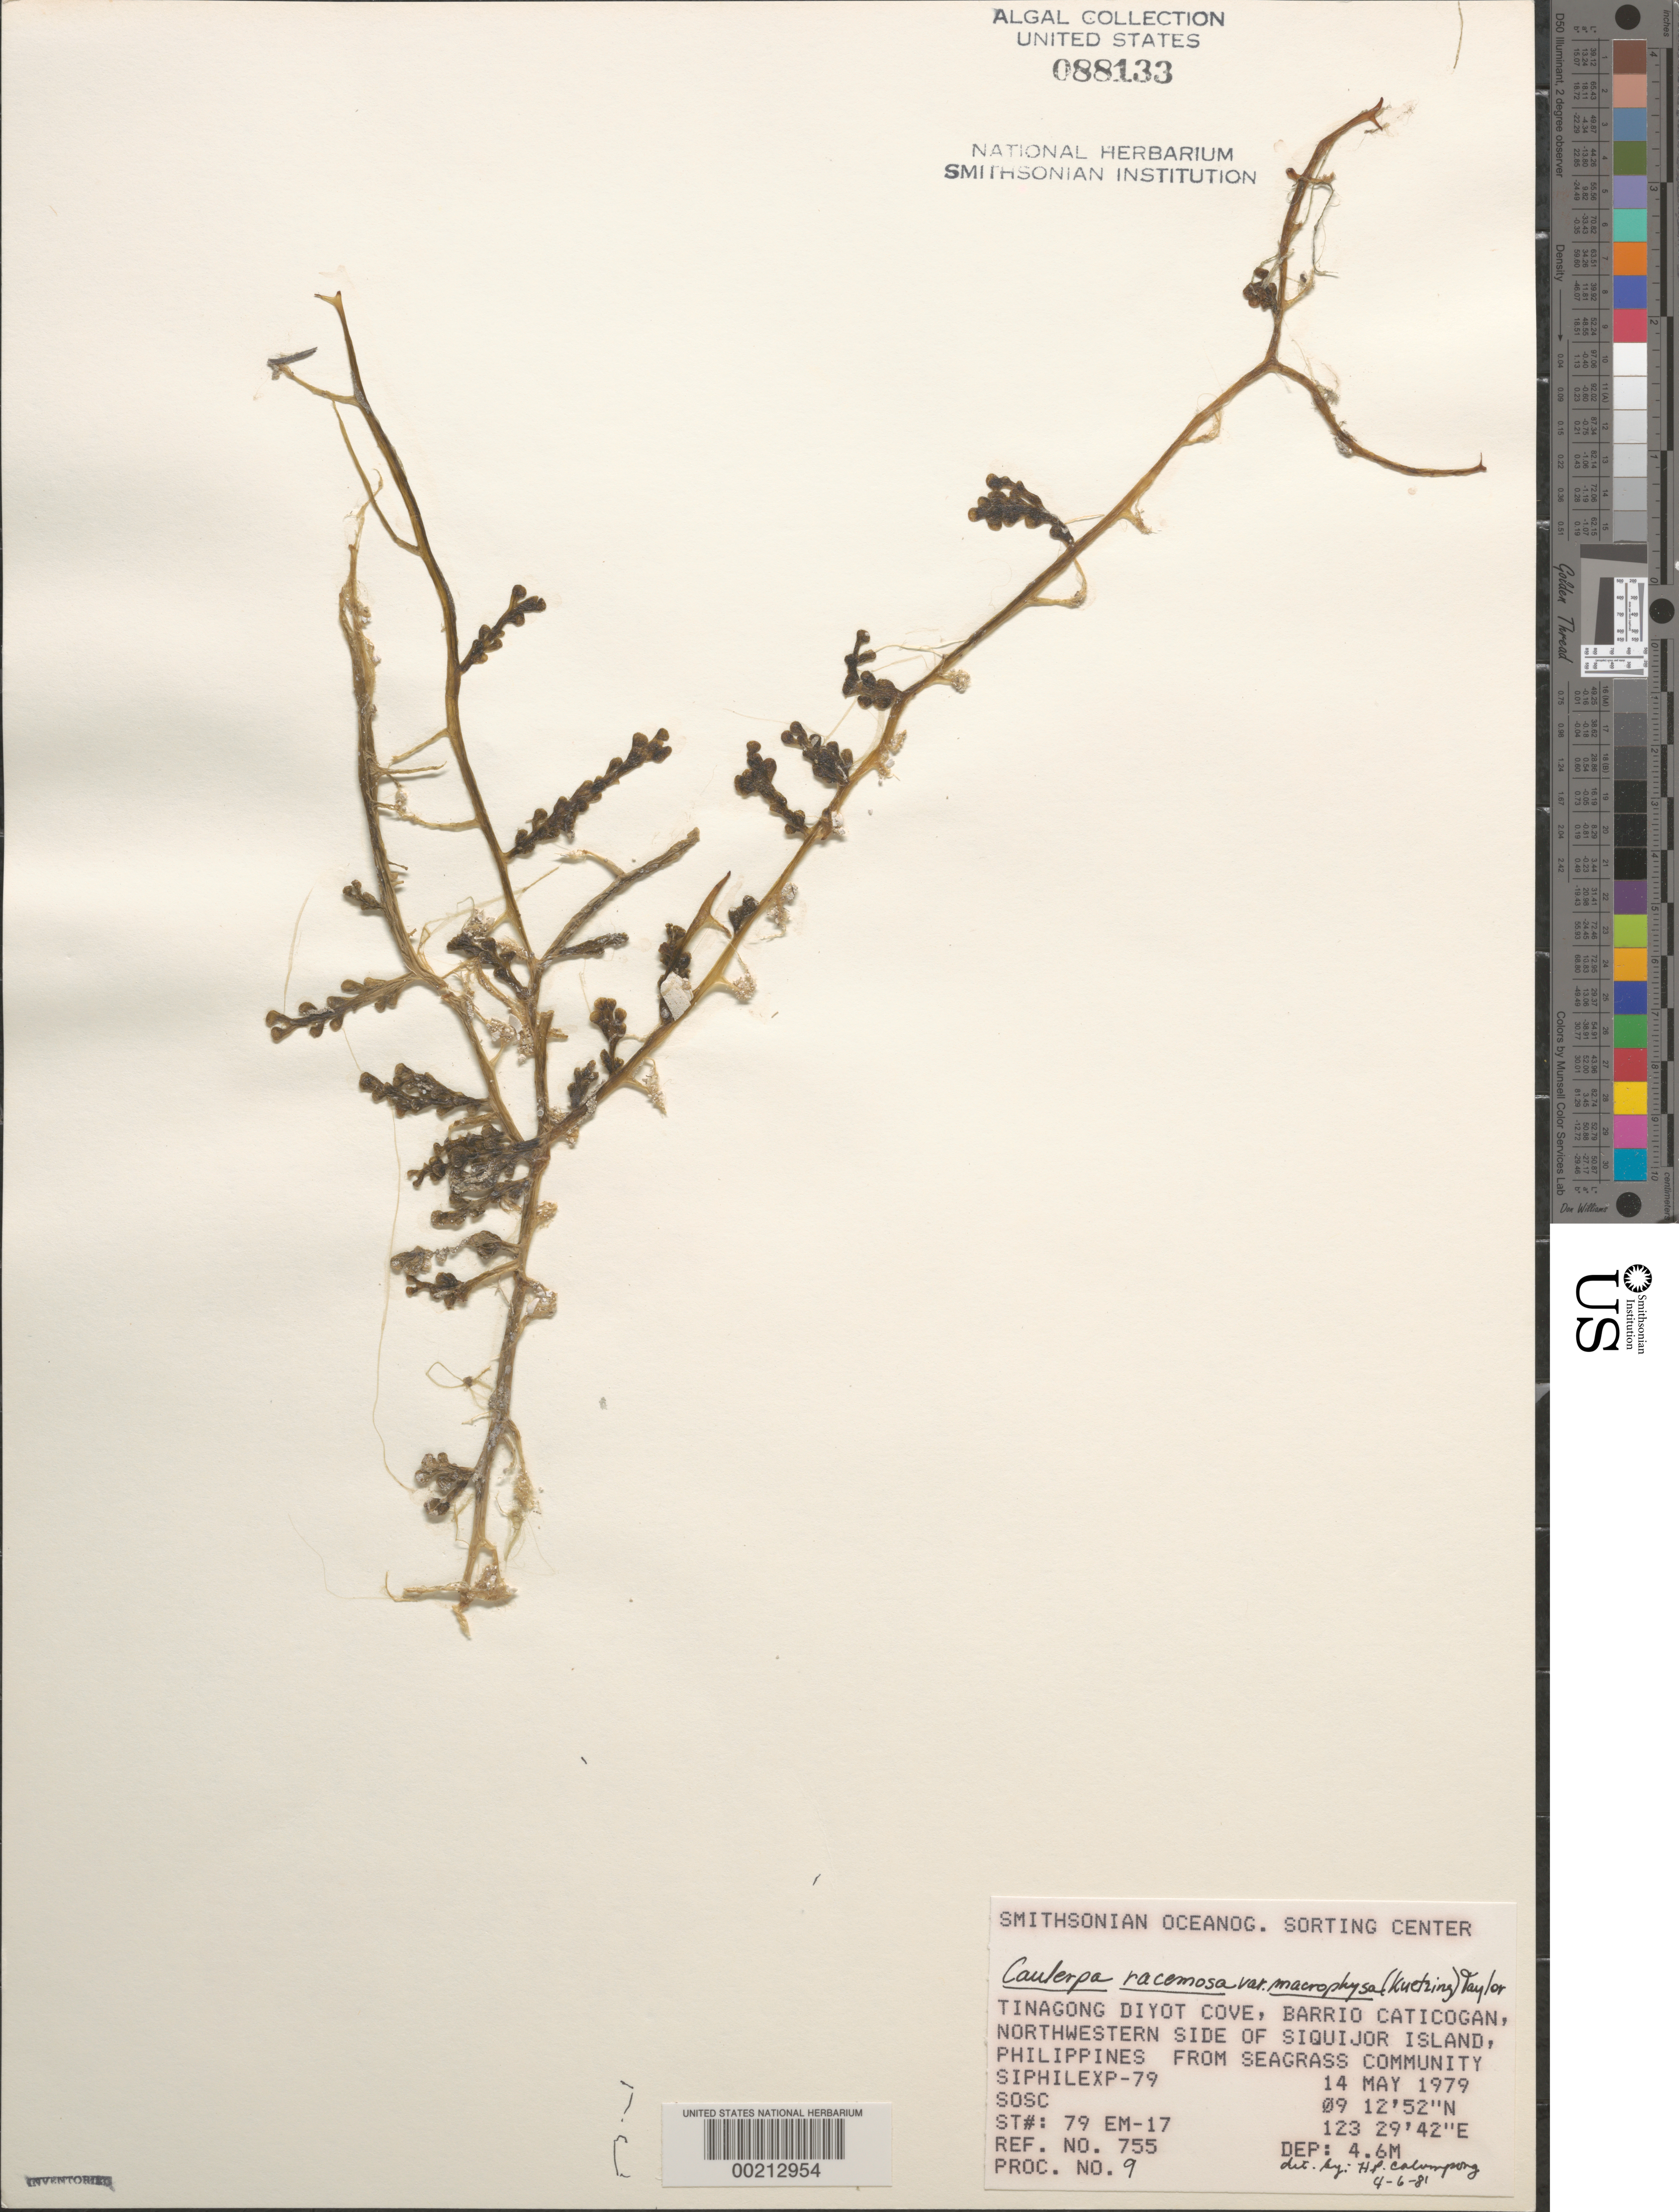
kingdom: Plantae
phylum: Chlorophyta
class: Ulvophyceae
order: Bryopsidales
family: Caulerpaceae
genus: Caulerpa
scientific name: Caulerpa racemosa var. macrophysa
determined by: Calumpong, H. P.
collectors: SOSC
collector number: Station 79 Em-17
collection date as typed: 14 May 1979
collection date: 1979-05-14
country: Philippines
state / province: Central Visayas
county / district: Siquijor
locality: Visayan, Siquijor island, barrio caticogan, tinagong diyot cove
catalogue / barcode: US 88133